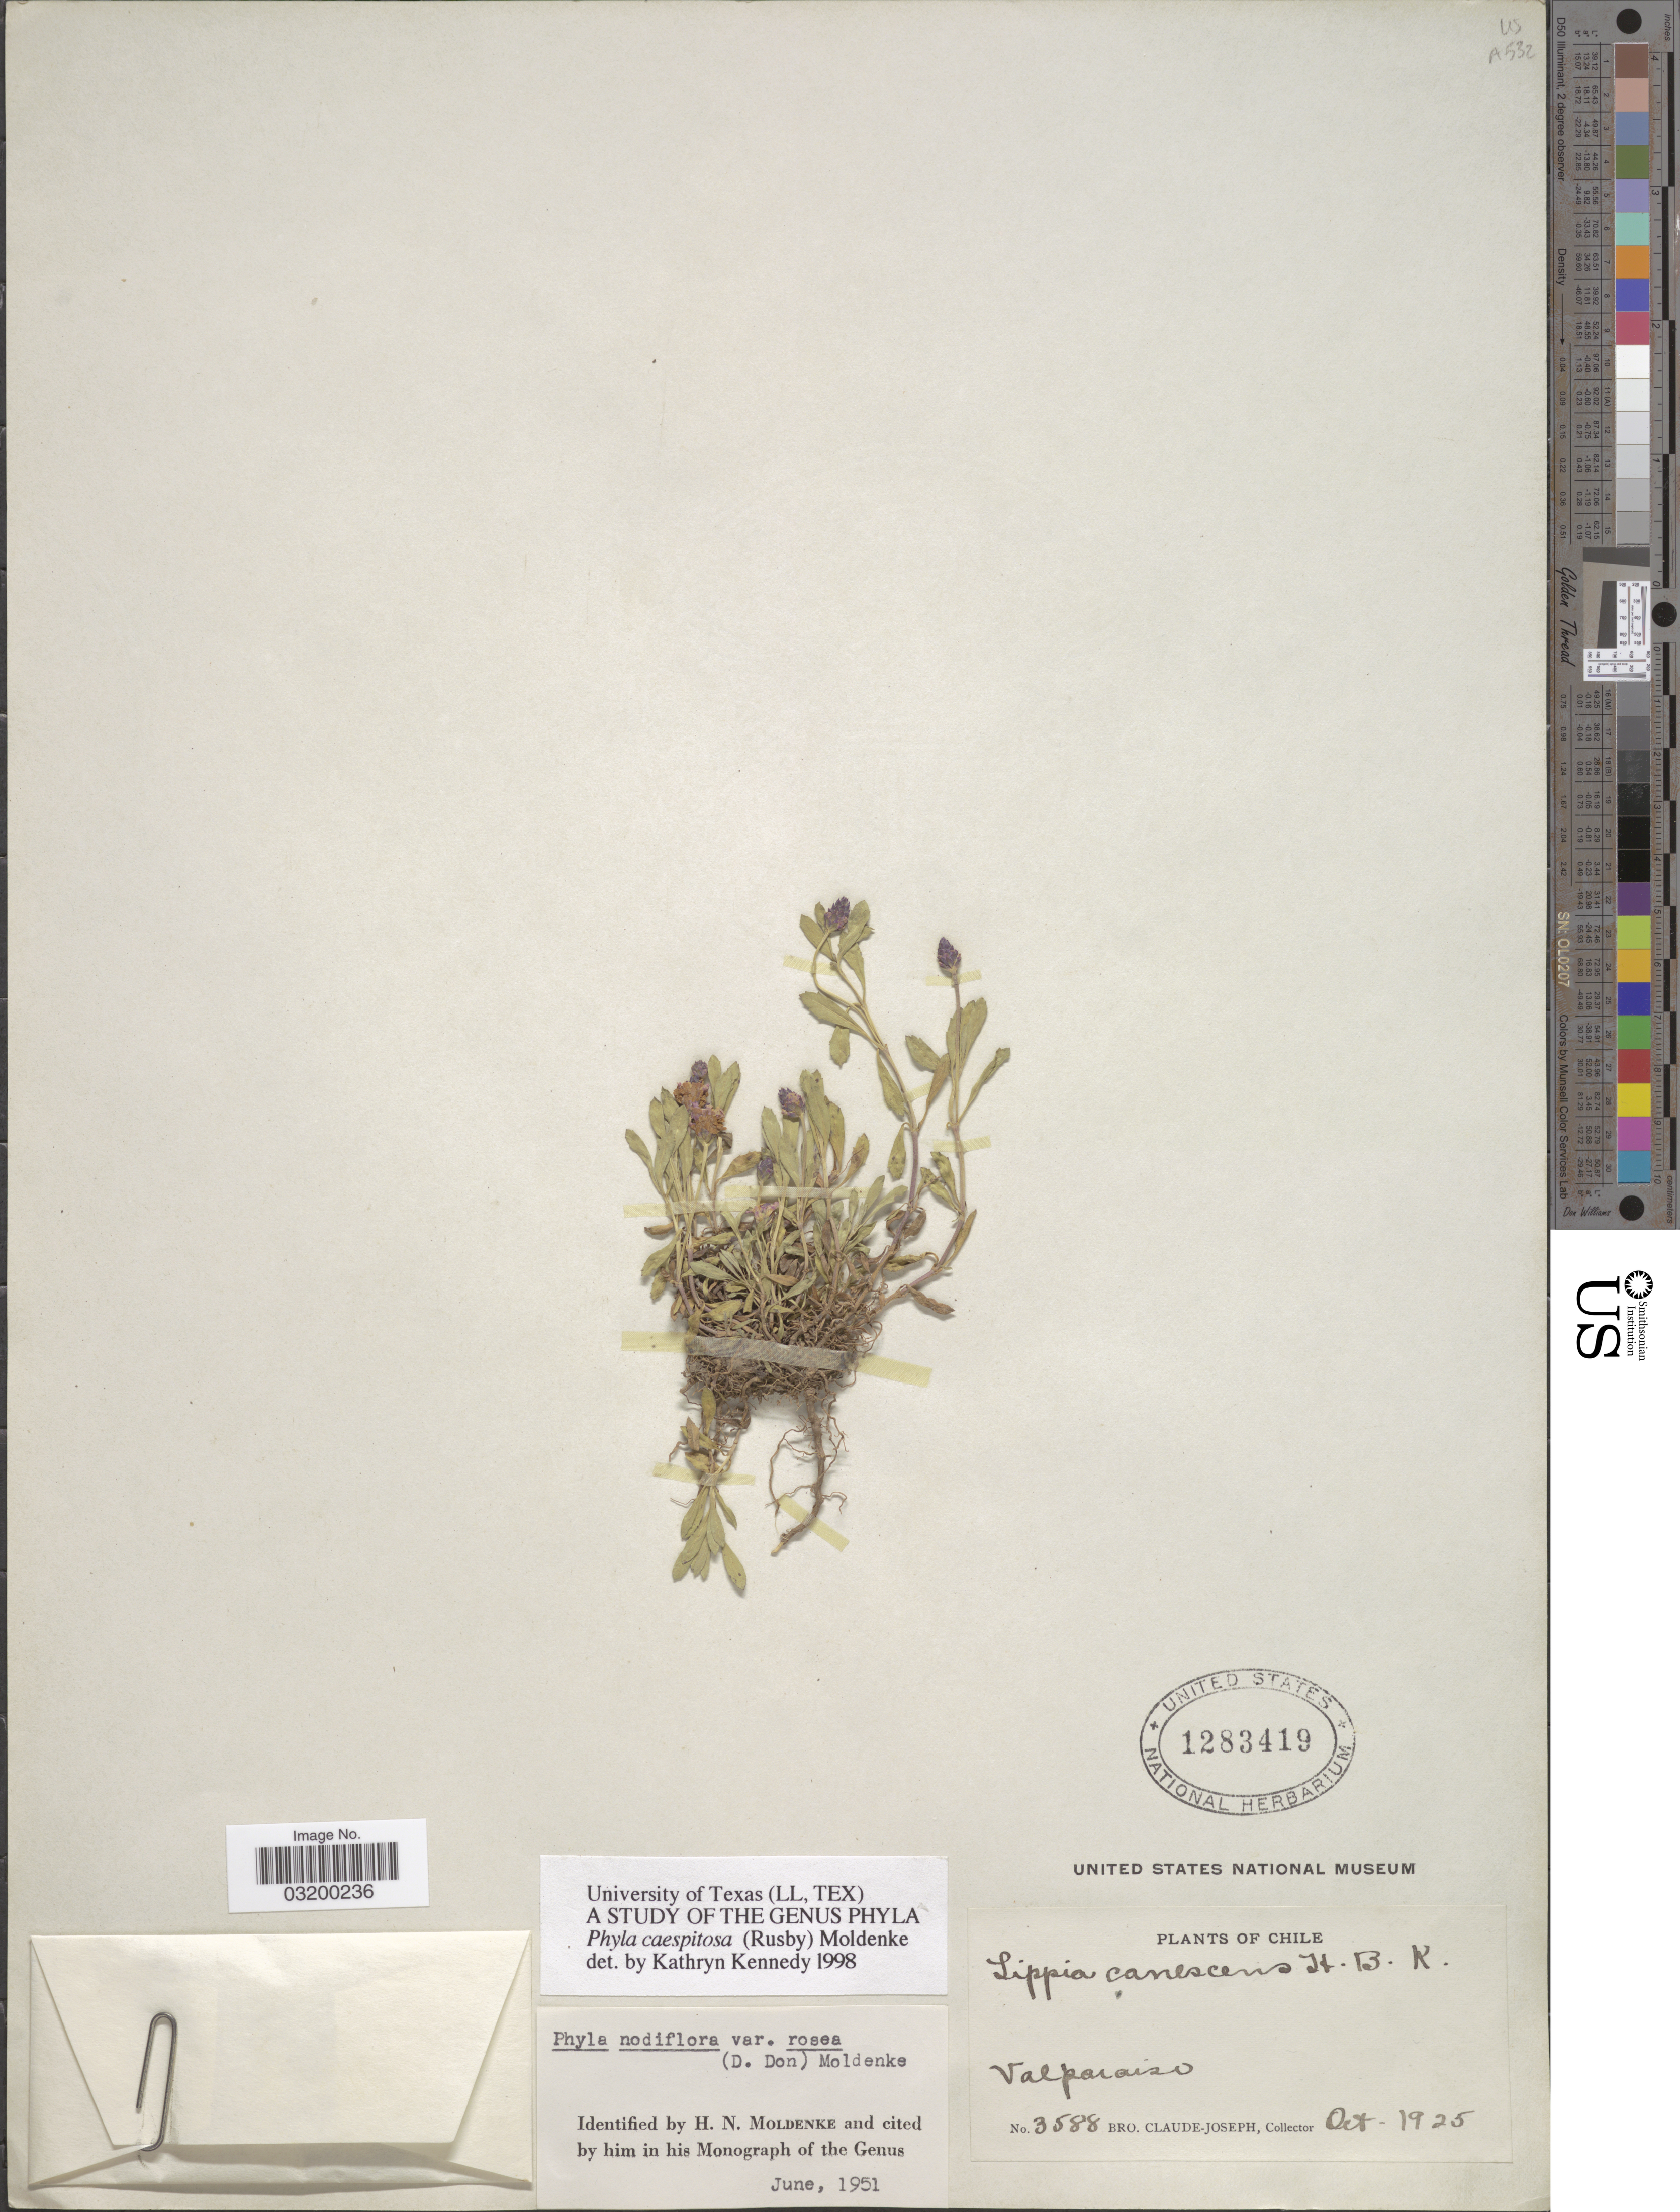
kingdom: Plantae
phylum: Tracheophyta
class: Magnoliopsida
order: Lamiales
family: Verbenaceae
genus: Phyla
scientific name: Phyla caespitosa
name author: (Rusby) Moldenke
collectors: Bro. Claude-Joseph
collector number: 3588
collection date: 1925-10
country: Chile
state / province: Valparaíso (V)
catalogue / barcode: US 1283419